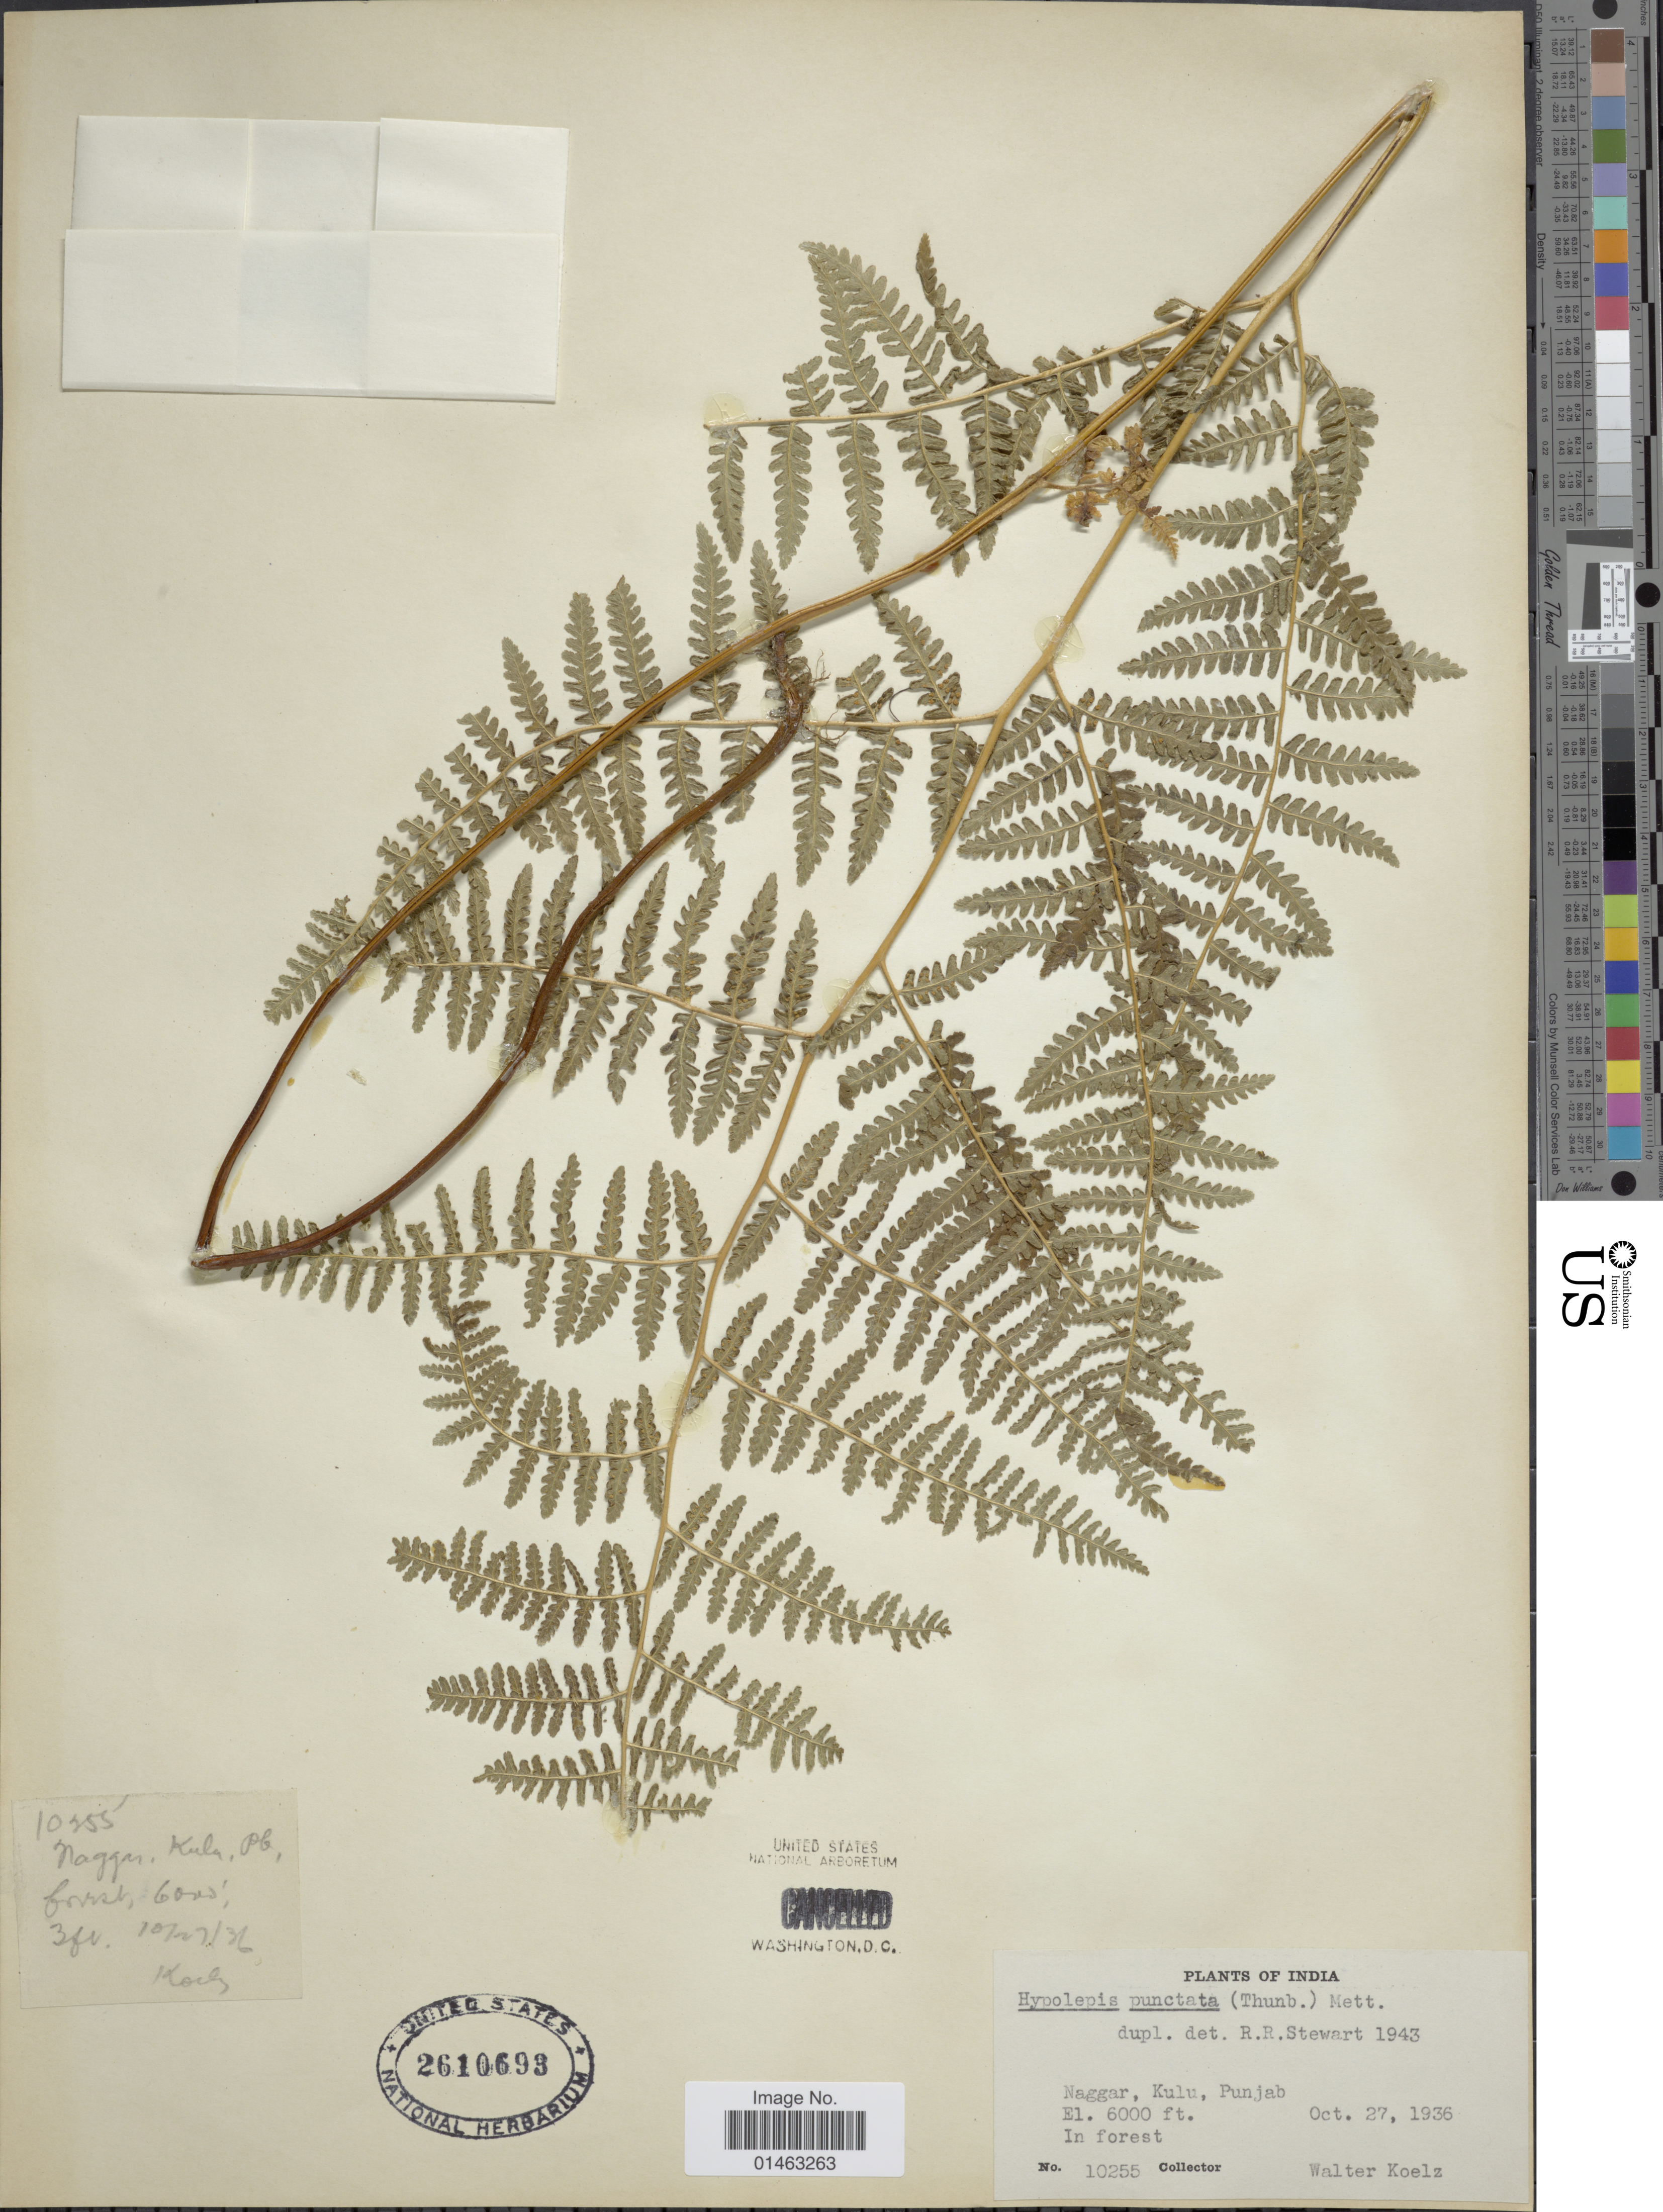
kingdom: Plantae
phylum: Tracheophyta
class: Polypodiopsida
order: Polypodiales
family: Dennstaedtiaceae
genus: Hypolepis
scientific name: Hypolepis punctata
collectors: W. N. Koelz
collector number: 10255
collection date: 1936-10-27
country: India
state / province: Punjab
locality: Naggar, Kulu, Punjab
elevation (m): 1829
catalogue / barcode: US 2610693